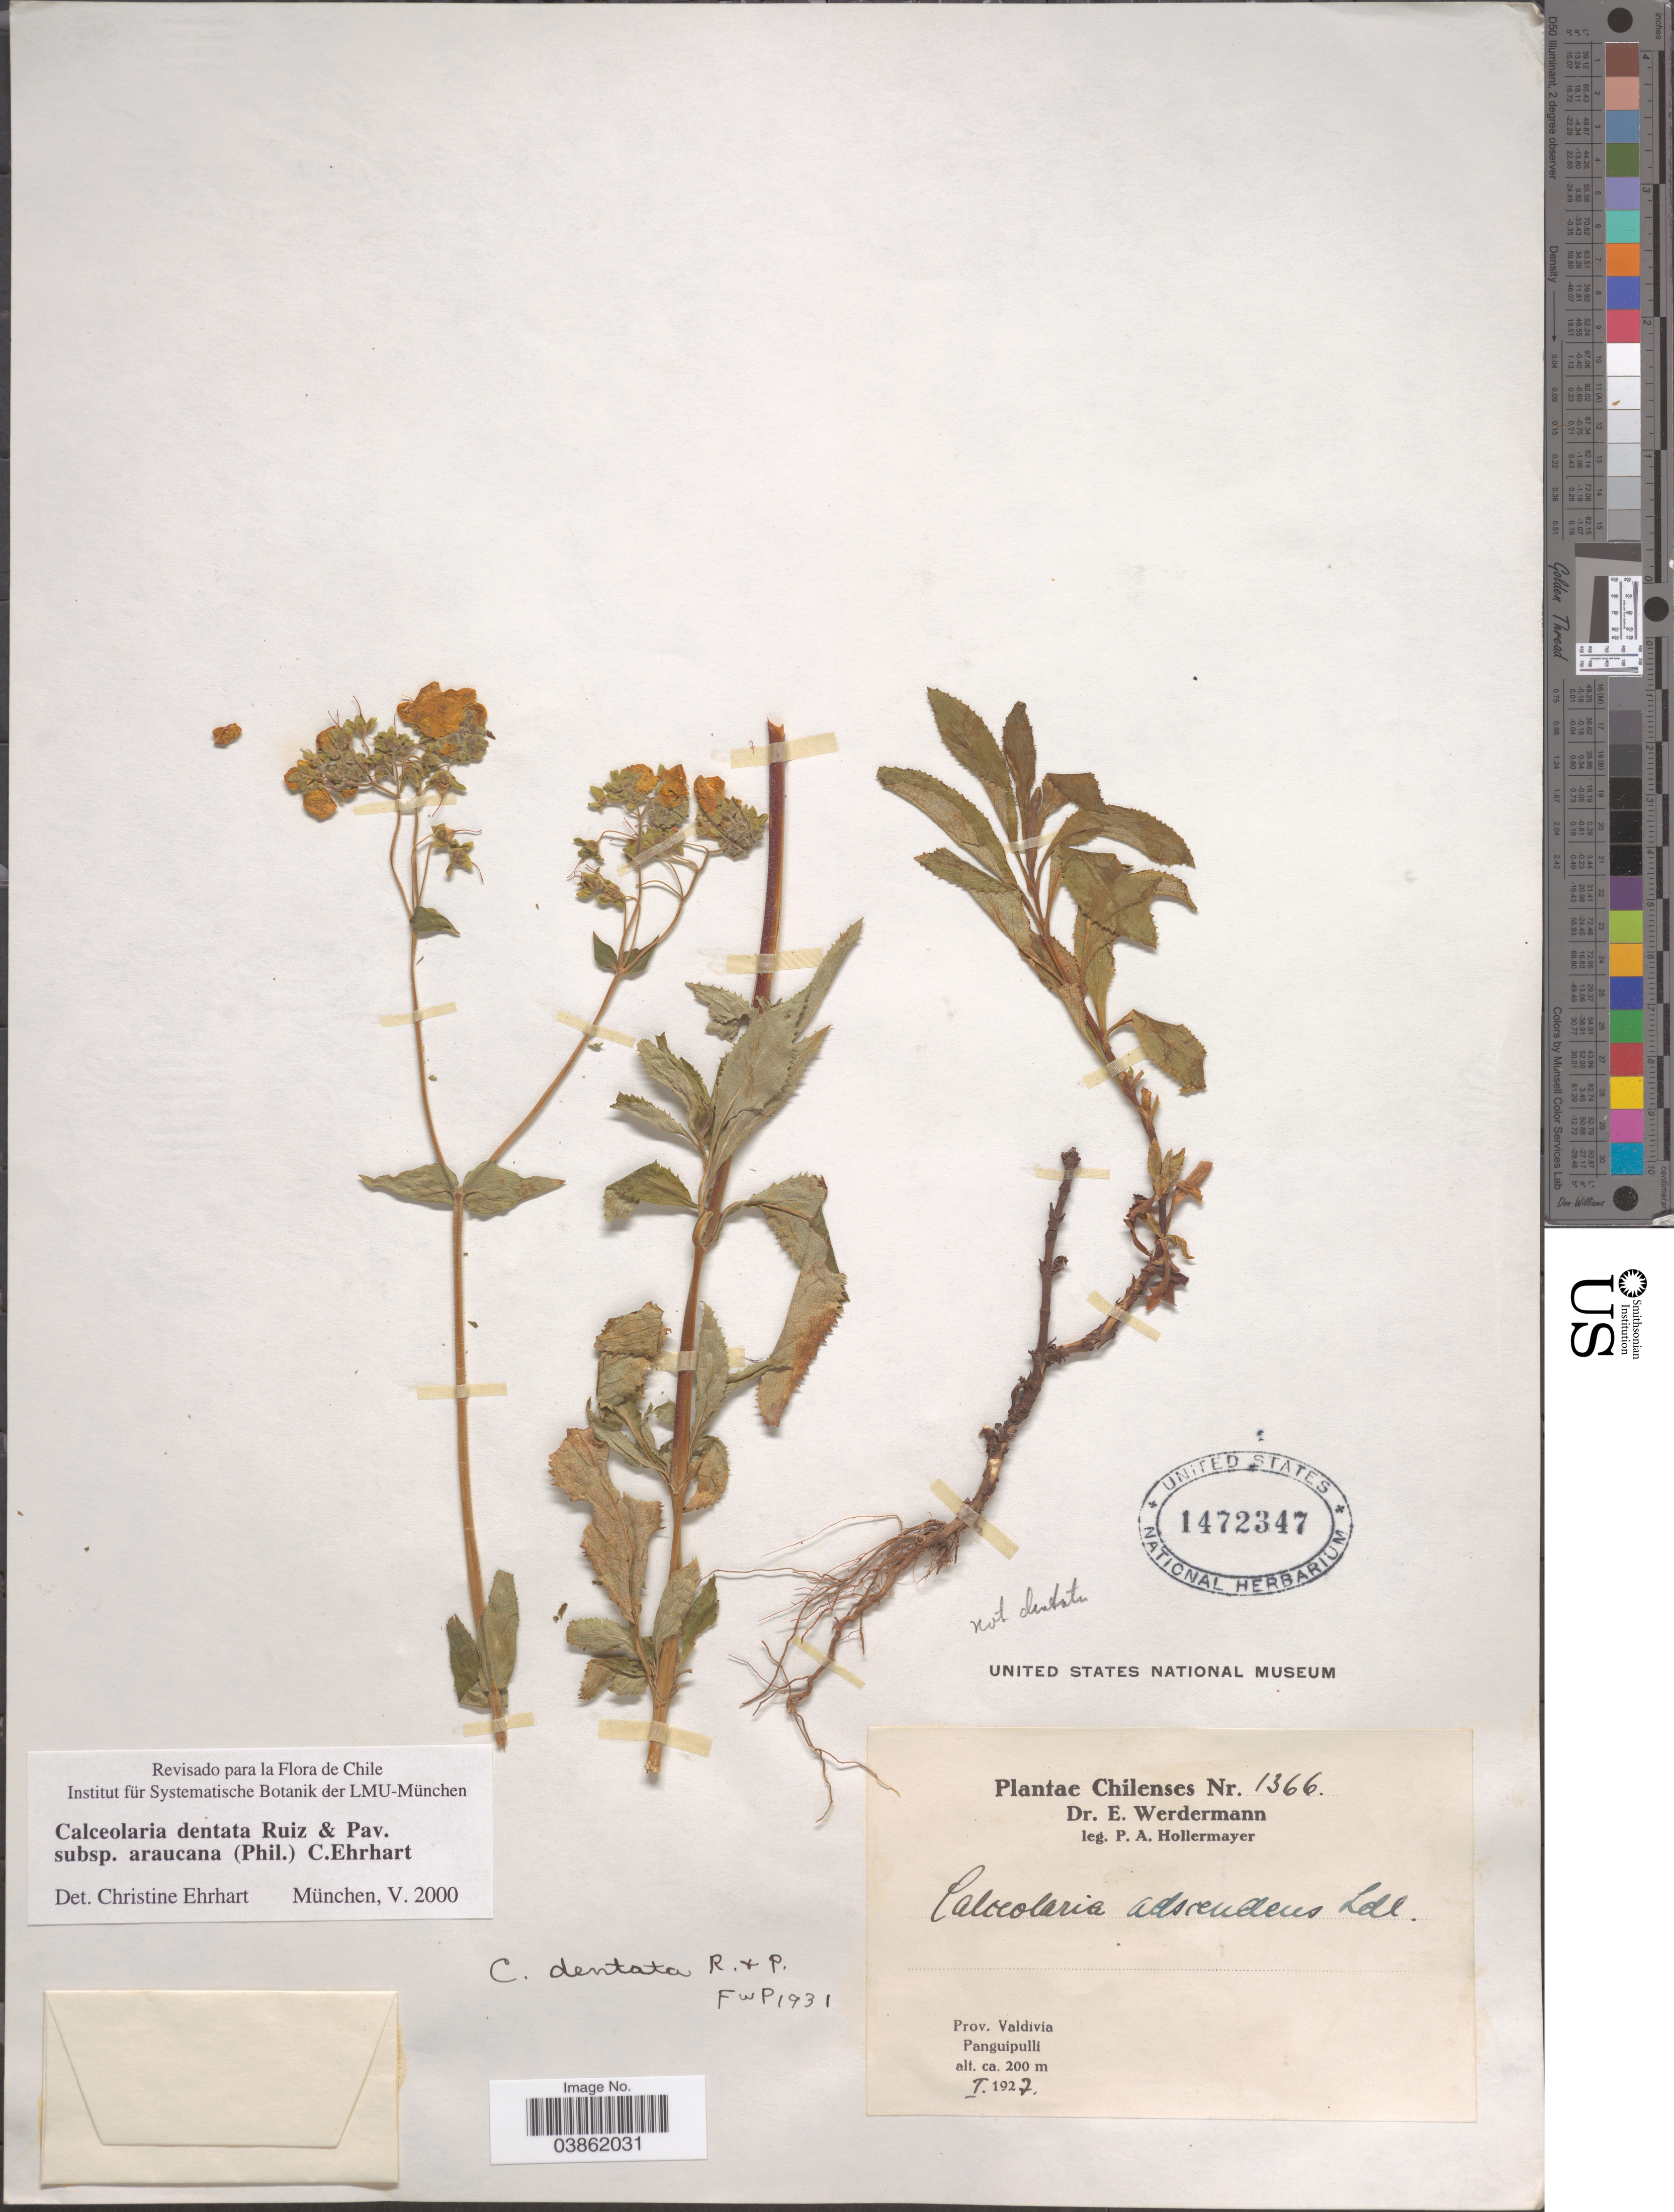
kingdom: Plantae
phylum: Tracheophyta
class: Magnoliopsida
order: Lamiales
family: Calceolariaceae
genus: Calceolaria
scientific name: Calceolaria dentata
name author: Ruiz & Pav.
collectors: P. Hollermayer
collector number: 1366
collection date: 1927-01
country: Chile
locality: Prov. Valdivia. Panguipulli.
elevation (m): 200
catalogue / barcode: US 1472347